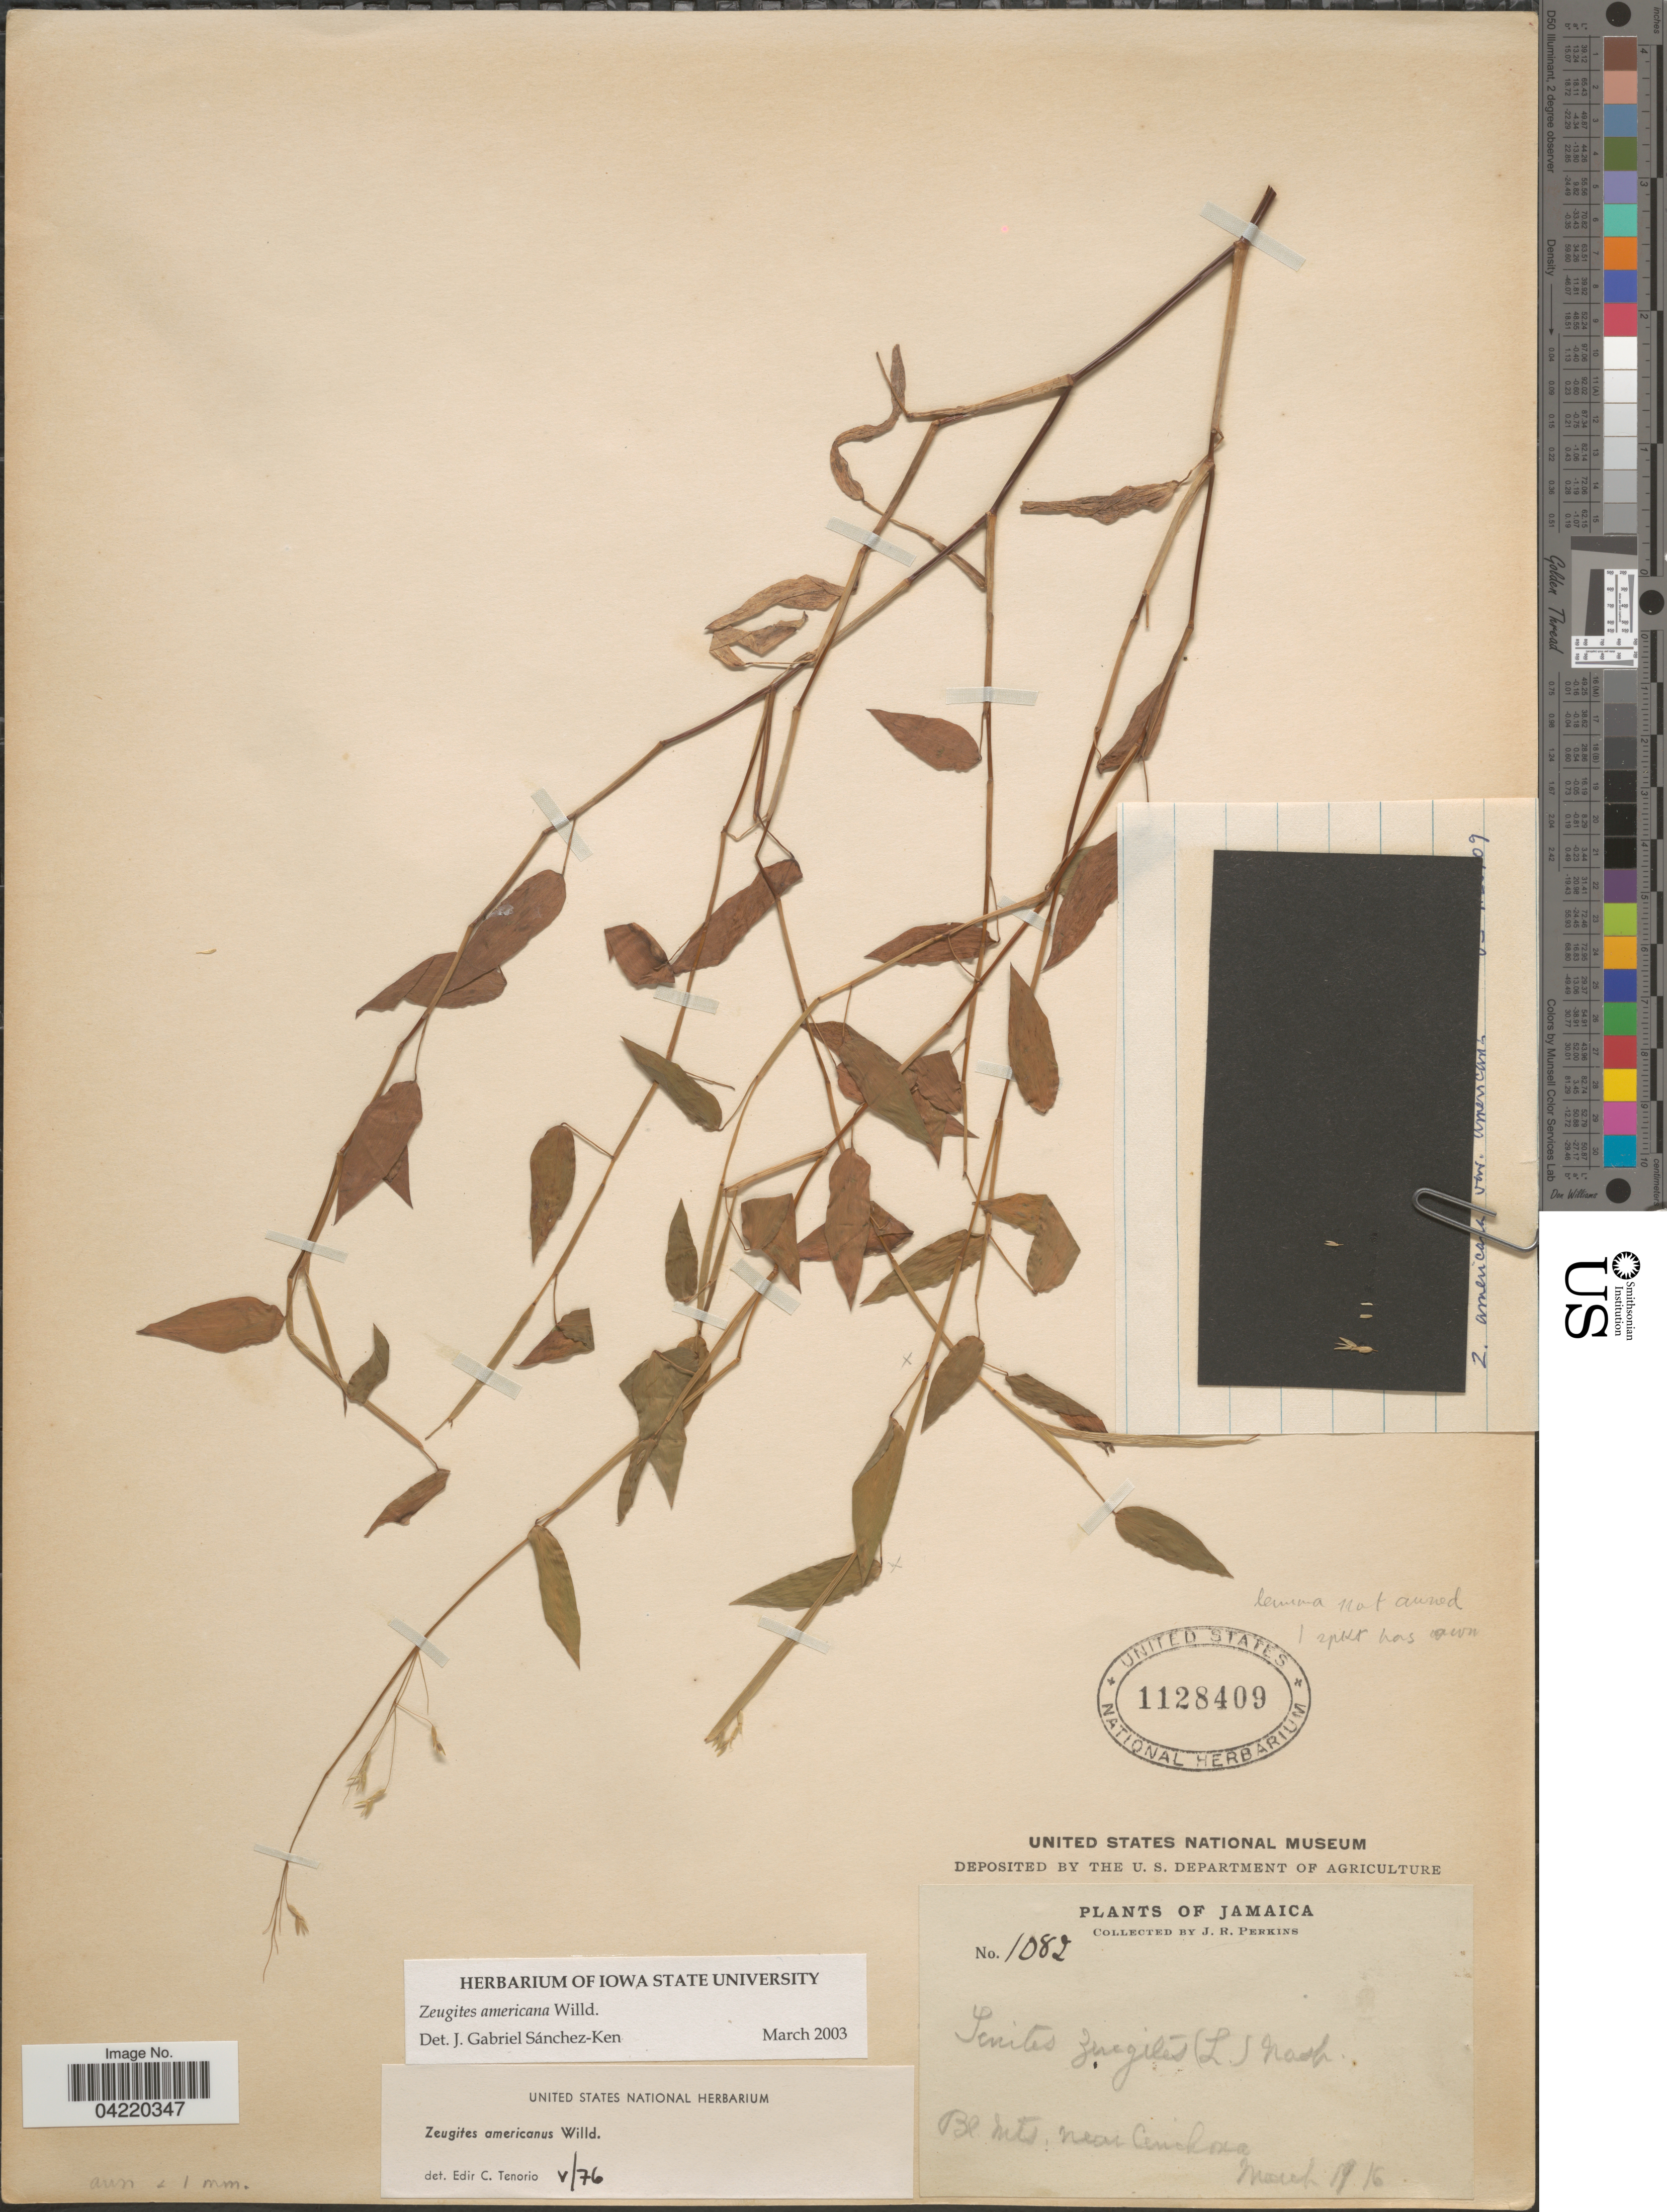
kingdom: Plantae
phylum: Tracheophyta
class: Liliopsida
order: Poales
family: Poaceae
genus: Zeugites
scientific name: Zeugites americanus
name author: Willd.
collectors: J. R. Perkins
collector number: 1082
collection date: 1916-03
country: Jamaica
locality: Bl Mts, near Cinchona.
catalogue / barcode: US 1128409